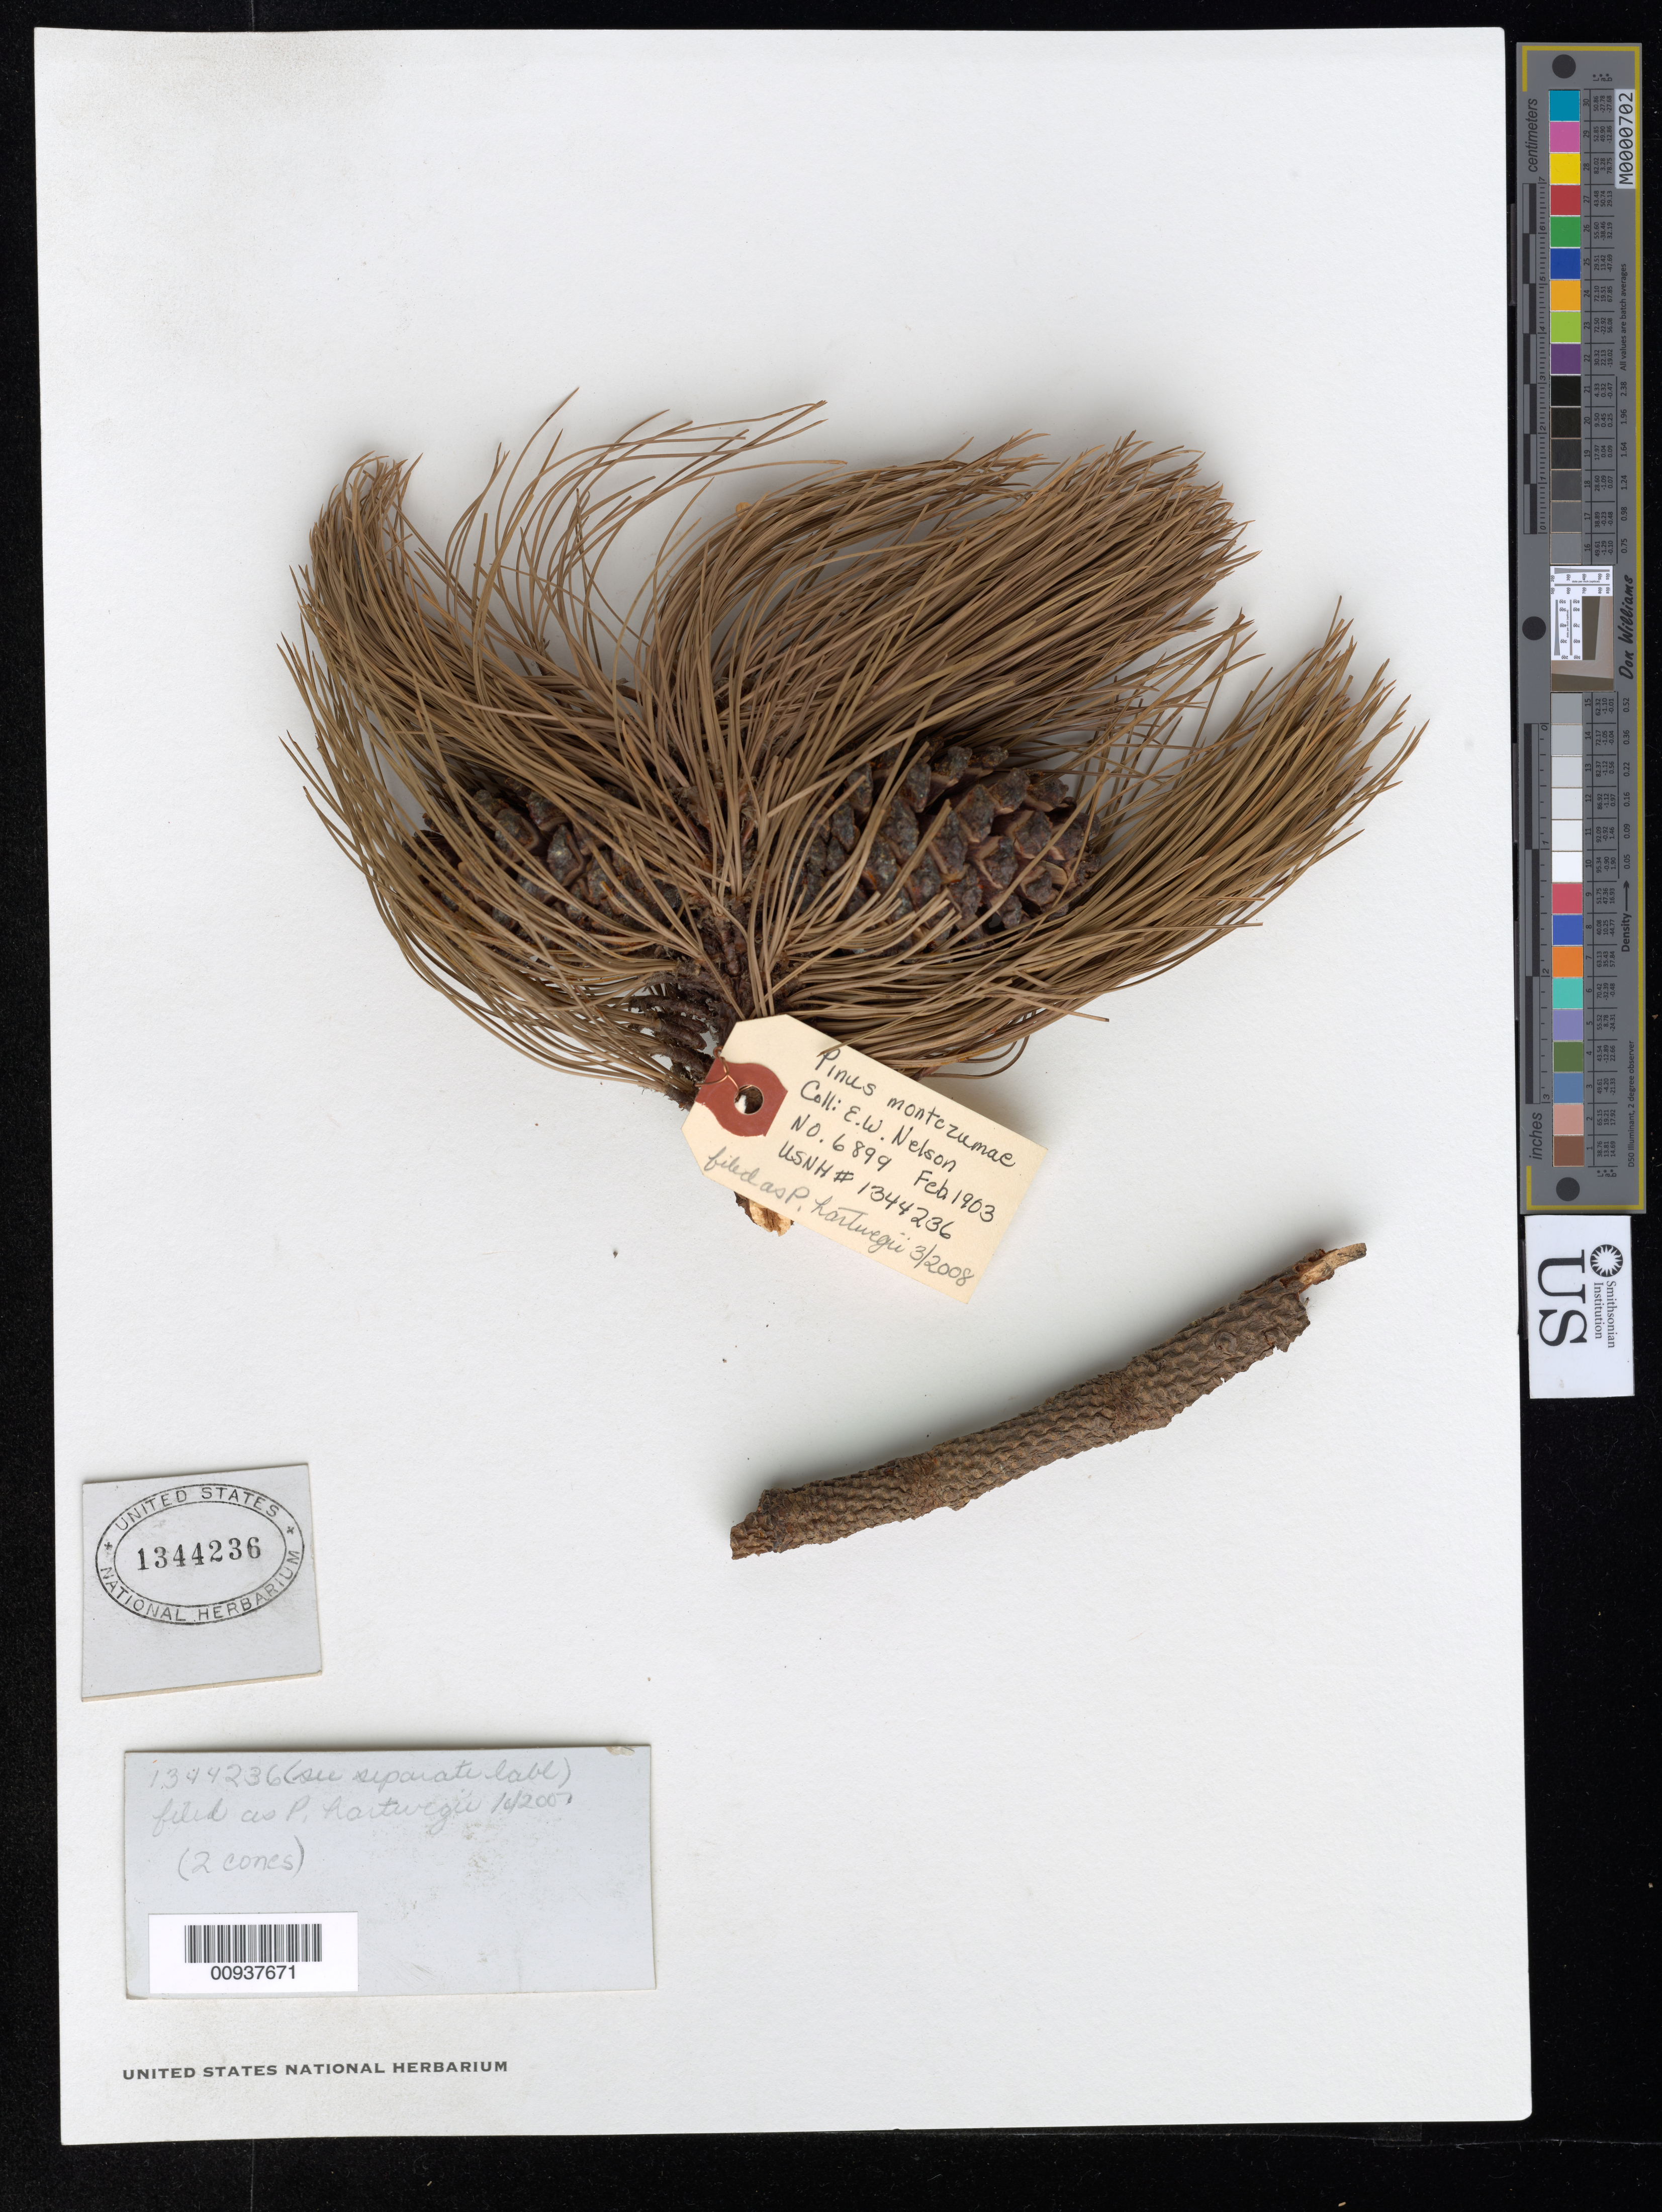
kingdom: Plantae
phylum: Tracheophyta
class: Pinopsida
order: Pinales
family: Pinaceae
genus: Pinus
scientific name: Pinus hartwegii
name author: Lindl.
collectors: E. W. Nelson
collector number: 6899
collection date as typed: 24 Feb 1903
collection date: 1903-02-24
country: Mexico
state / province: Michoacán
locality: N. slope of Mt. Tancítaro.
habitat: N. slope of Mountain from 10,000 to summit.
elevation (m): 3048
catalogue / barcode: US 1344236